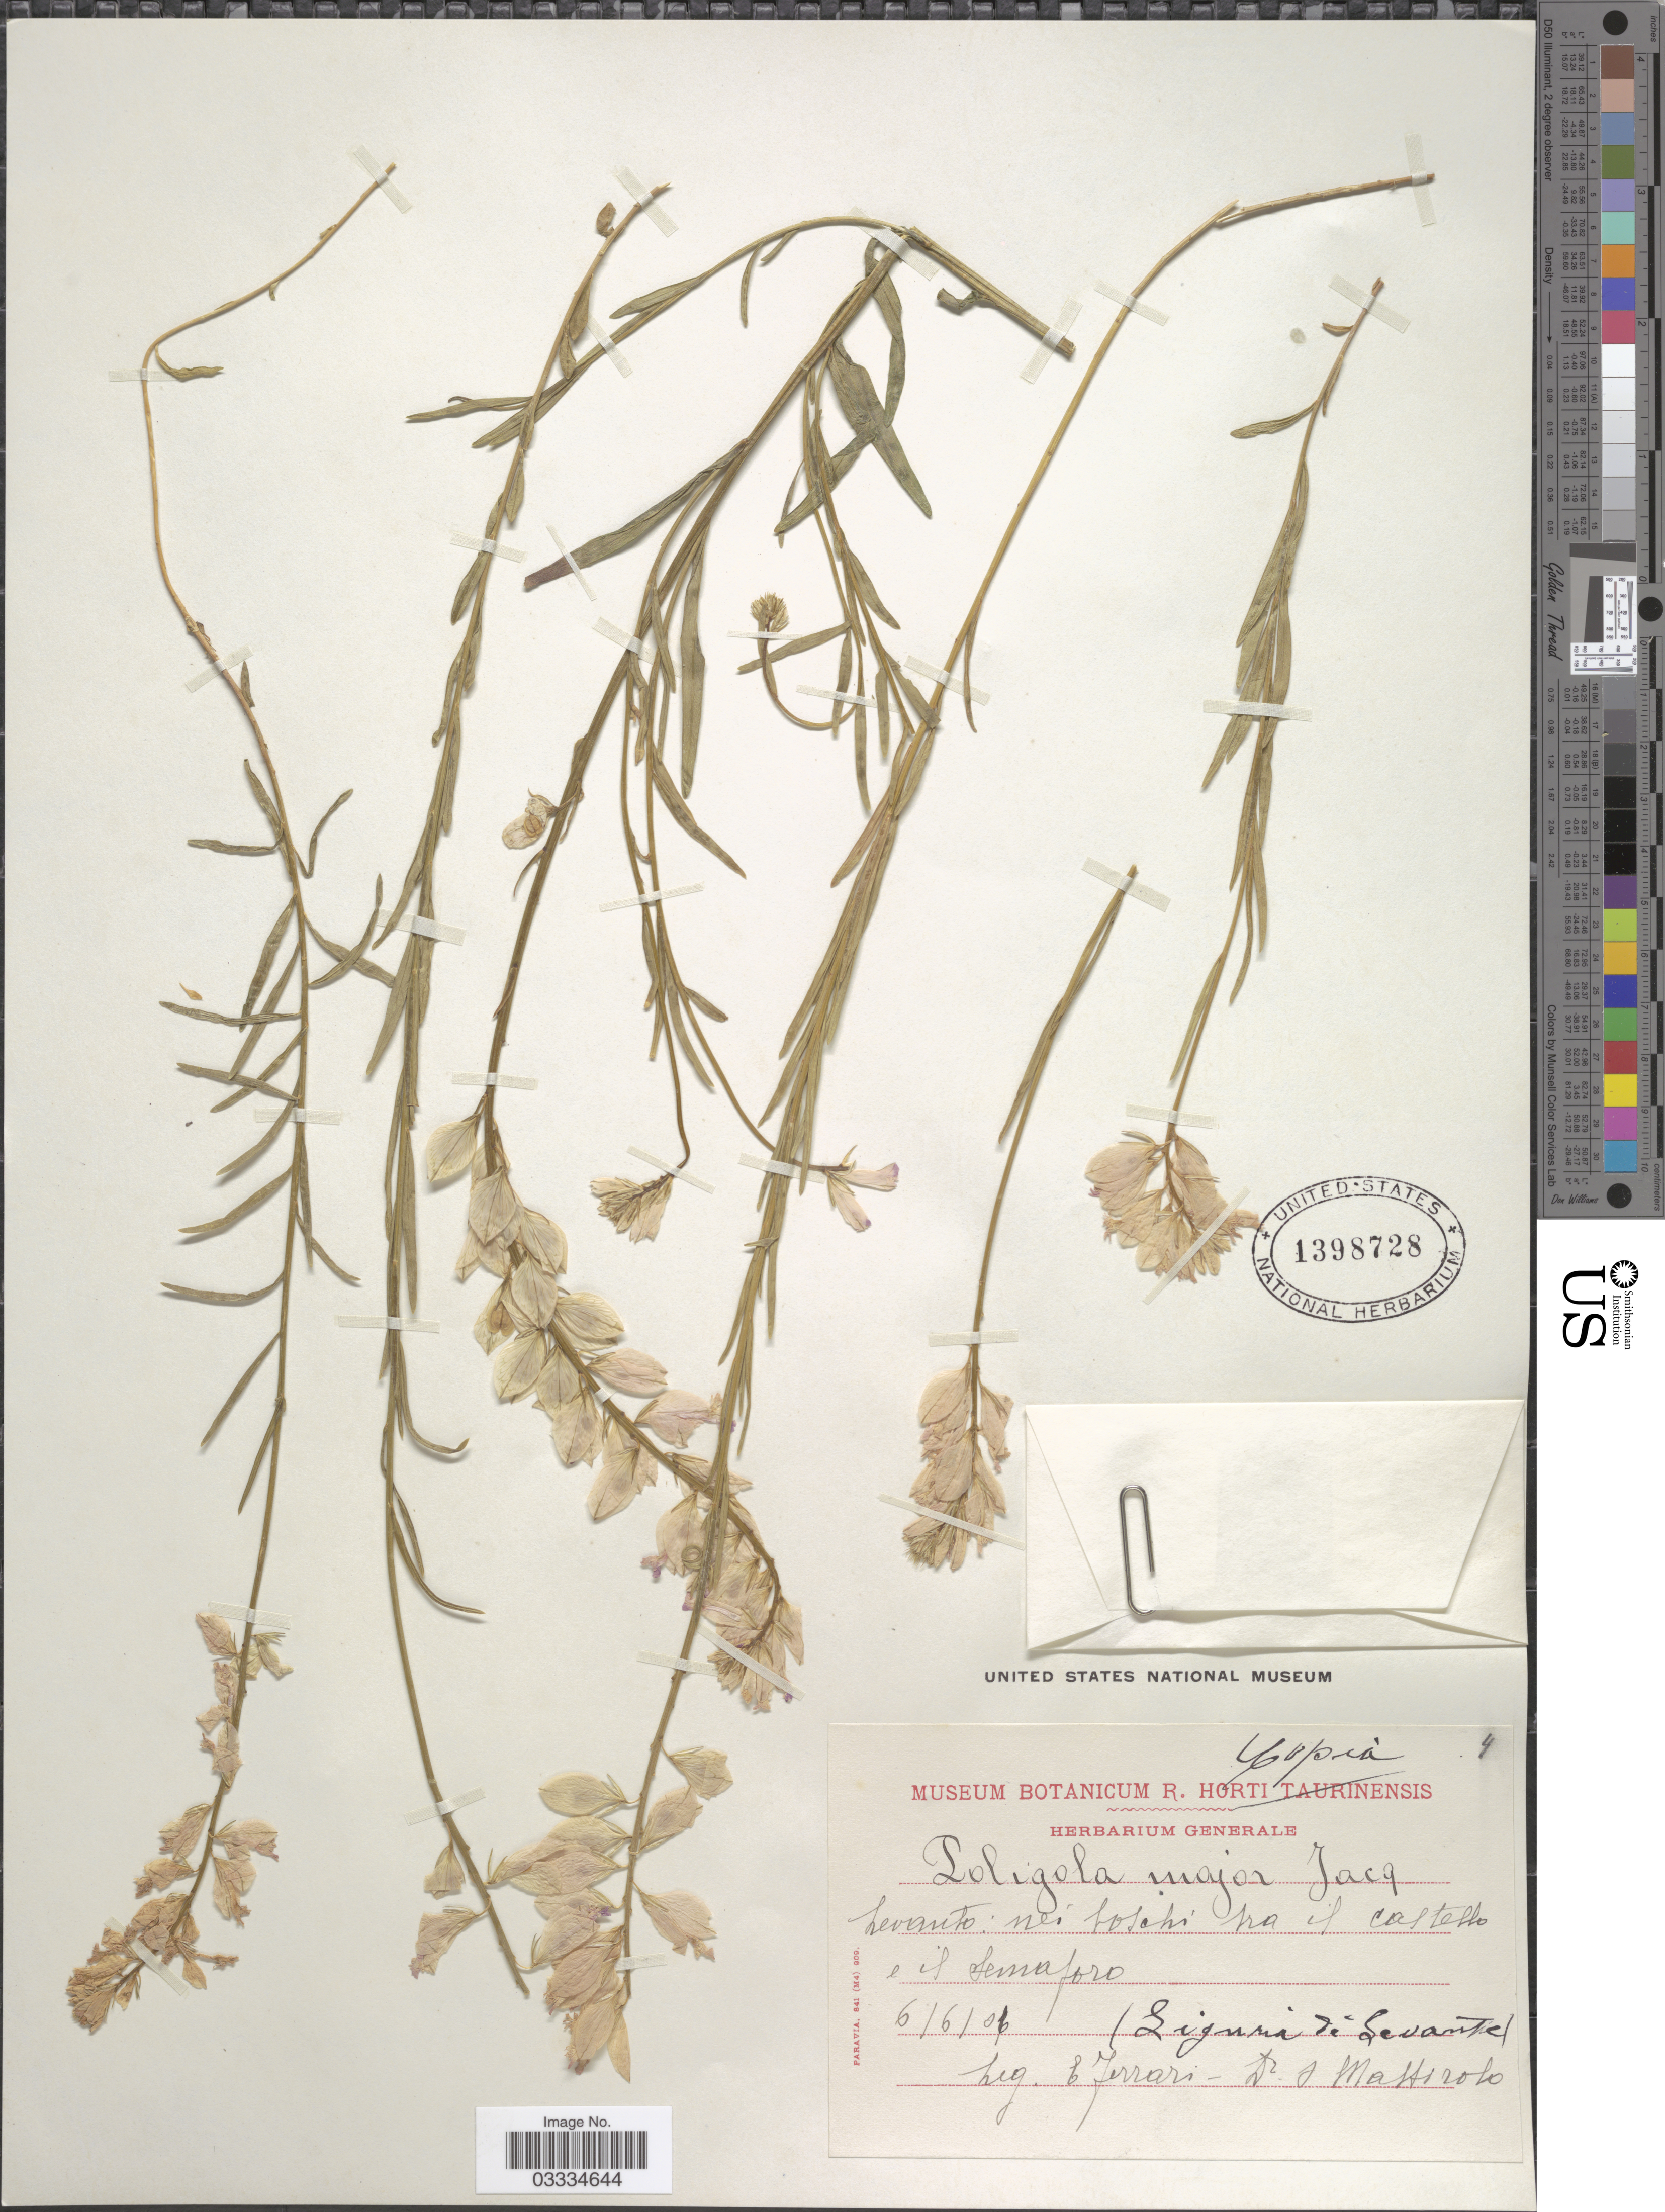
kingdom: Plantae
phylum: Tracheophyta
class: Magnoliopsida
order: Fabales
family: Polygalaceae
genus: Polygala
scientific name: Polygala major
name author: Jacq.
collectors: E. Ferrari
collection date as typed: Transcribed d/m/y: 6/6/6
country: Italy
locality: Levanto: nei boschi tra il castello e il Semaforo.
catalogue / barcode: US 1398728